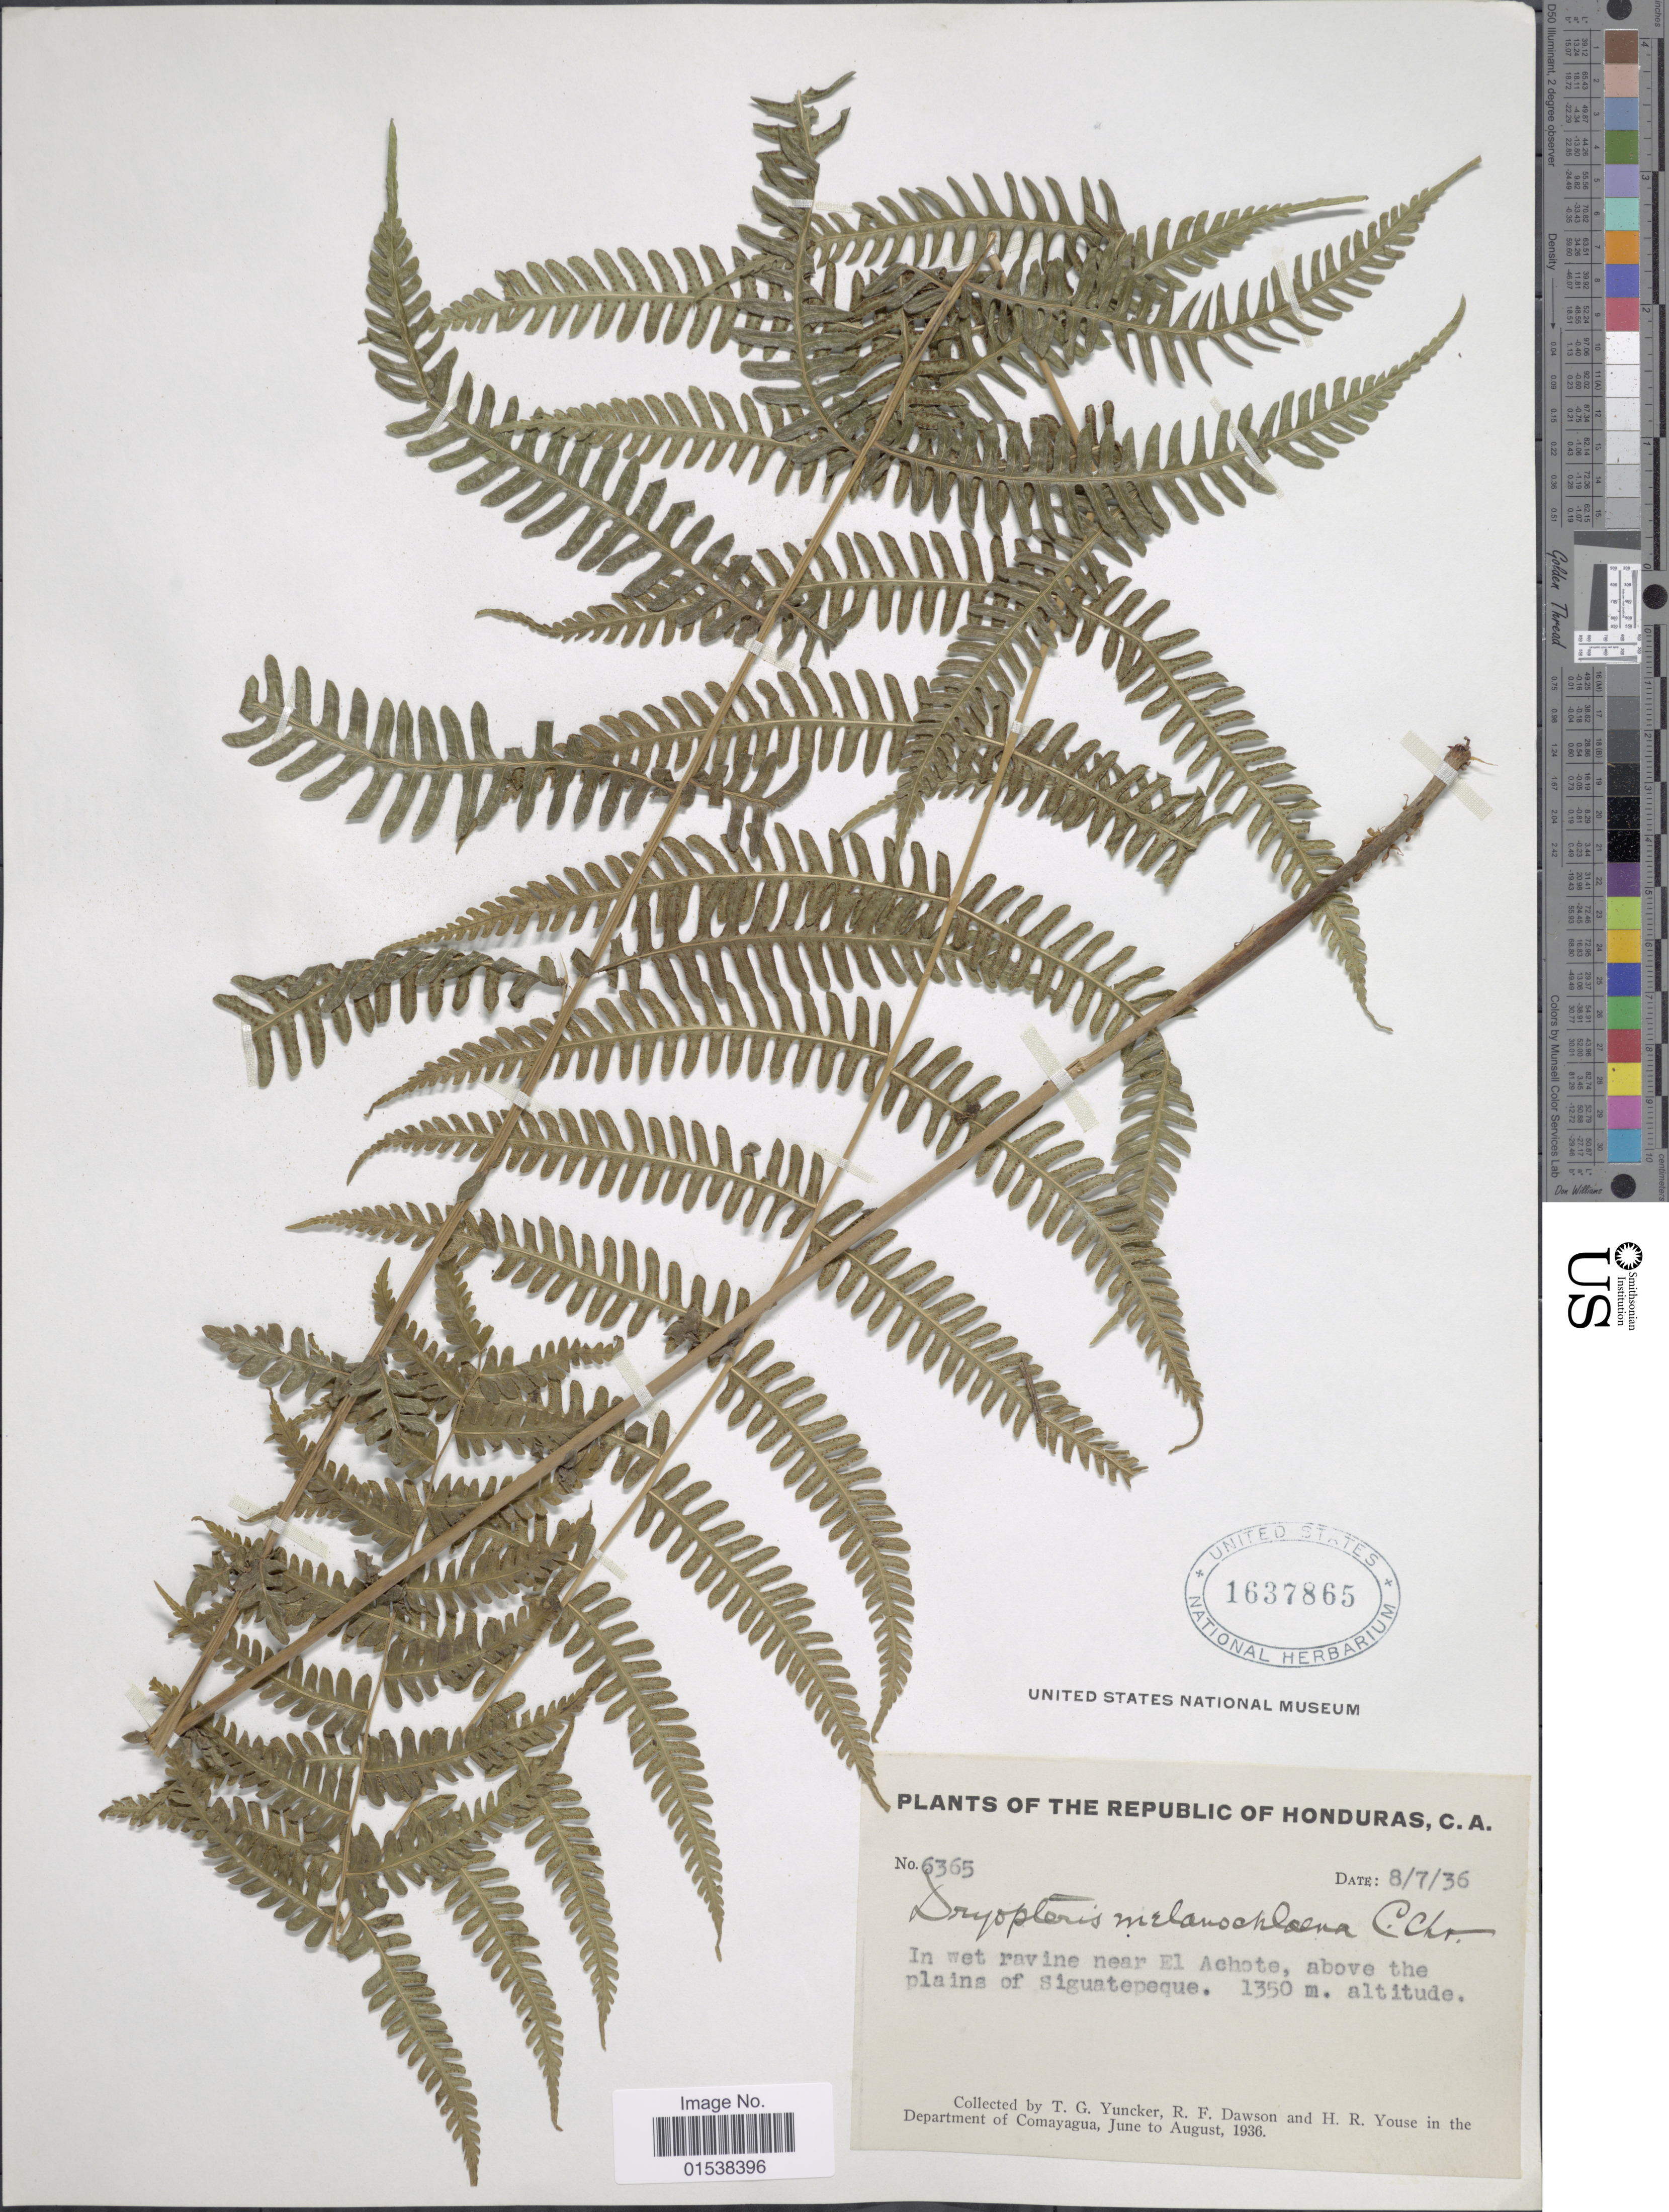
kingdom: Plantae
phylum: Tracheophyta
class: Polypodiopsida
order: Polypodiales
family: Thelypteridaceae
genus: Amauropelta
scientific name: Amauropelta melanochlaena (C. Chr.) comb. nov., ined 2015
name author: (C. Chr.)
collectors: T. G. Yuncker, R. F. Dawson & H. Youse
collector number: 6365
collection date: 1936-07-08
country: Honduras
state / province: Comayagua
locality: Republic of Honduras, C. A., in wet ravine near El Achote, above the plains of Siguatepeque, department of Comayagua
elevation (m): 1350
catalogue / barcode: US 1637865